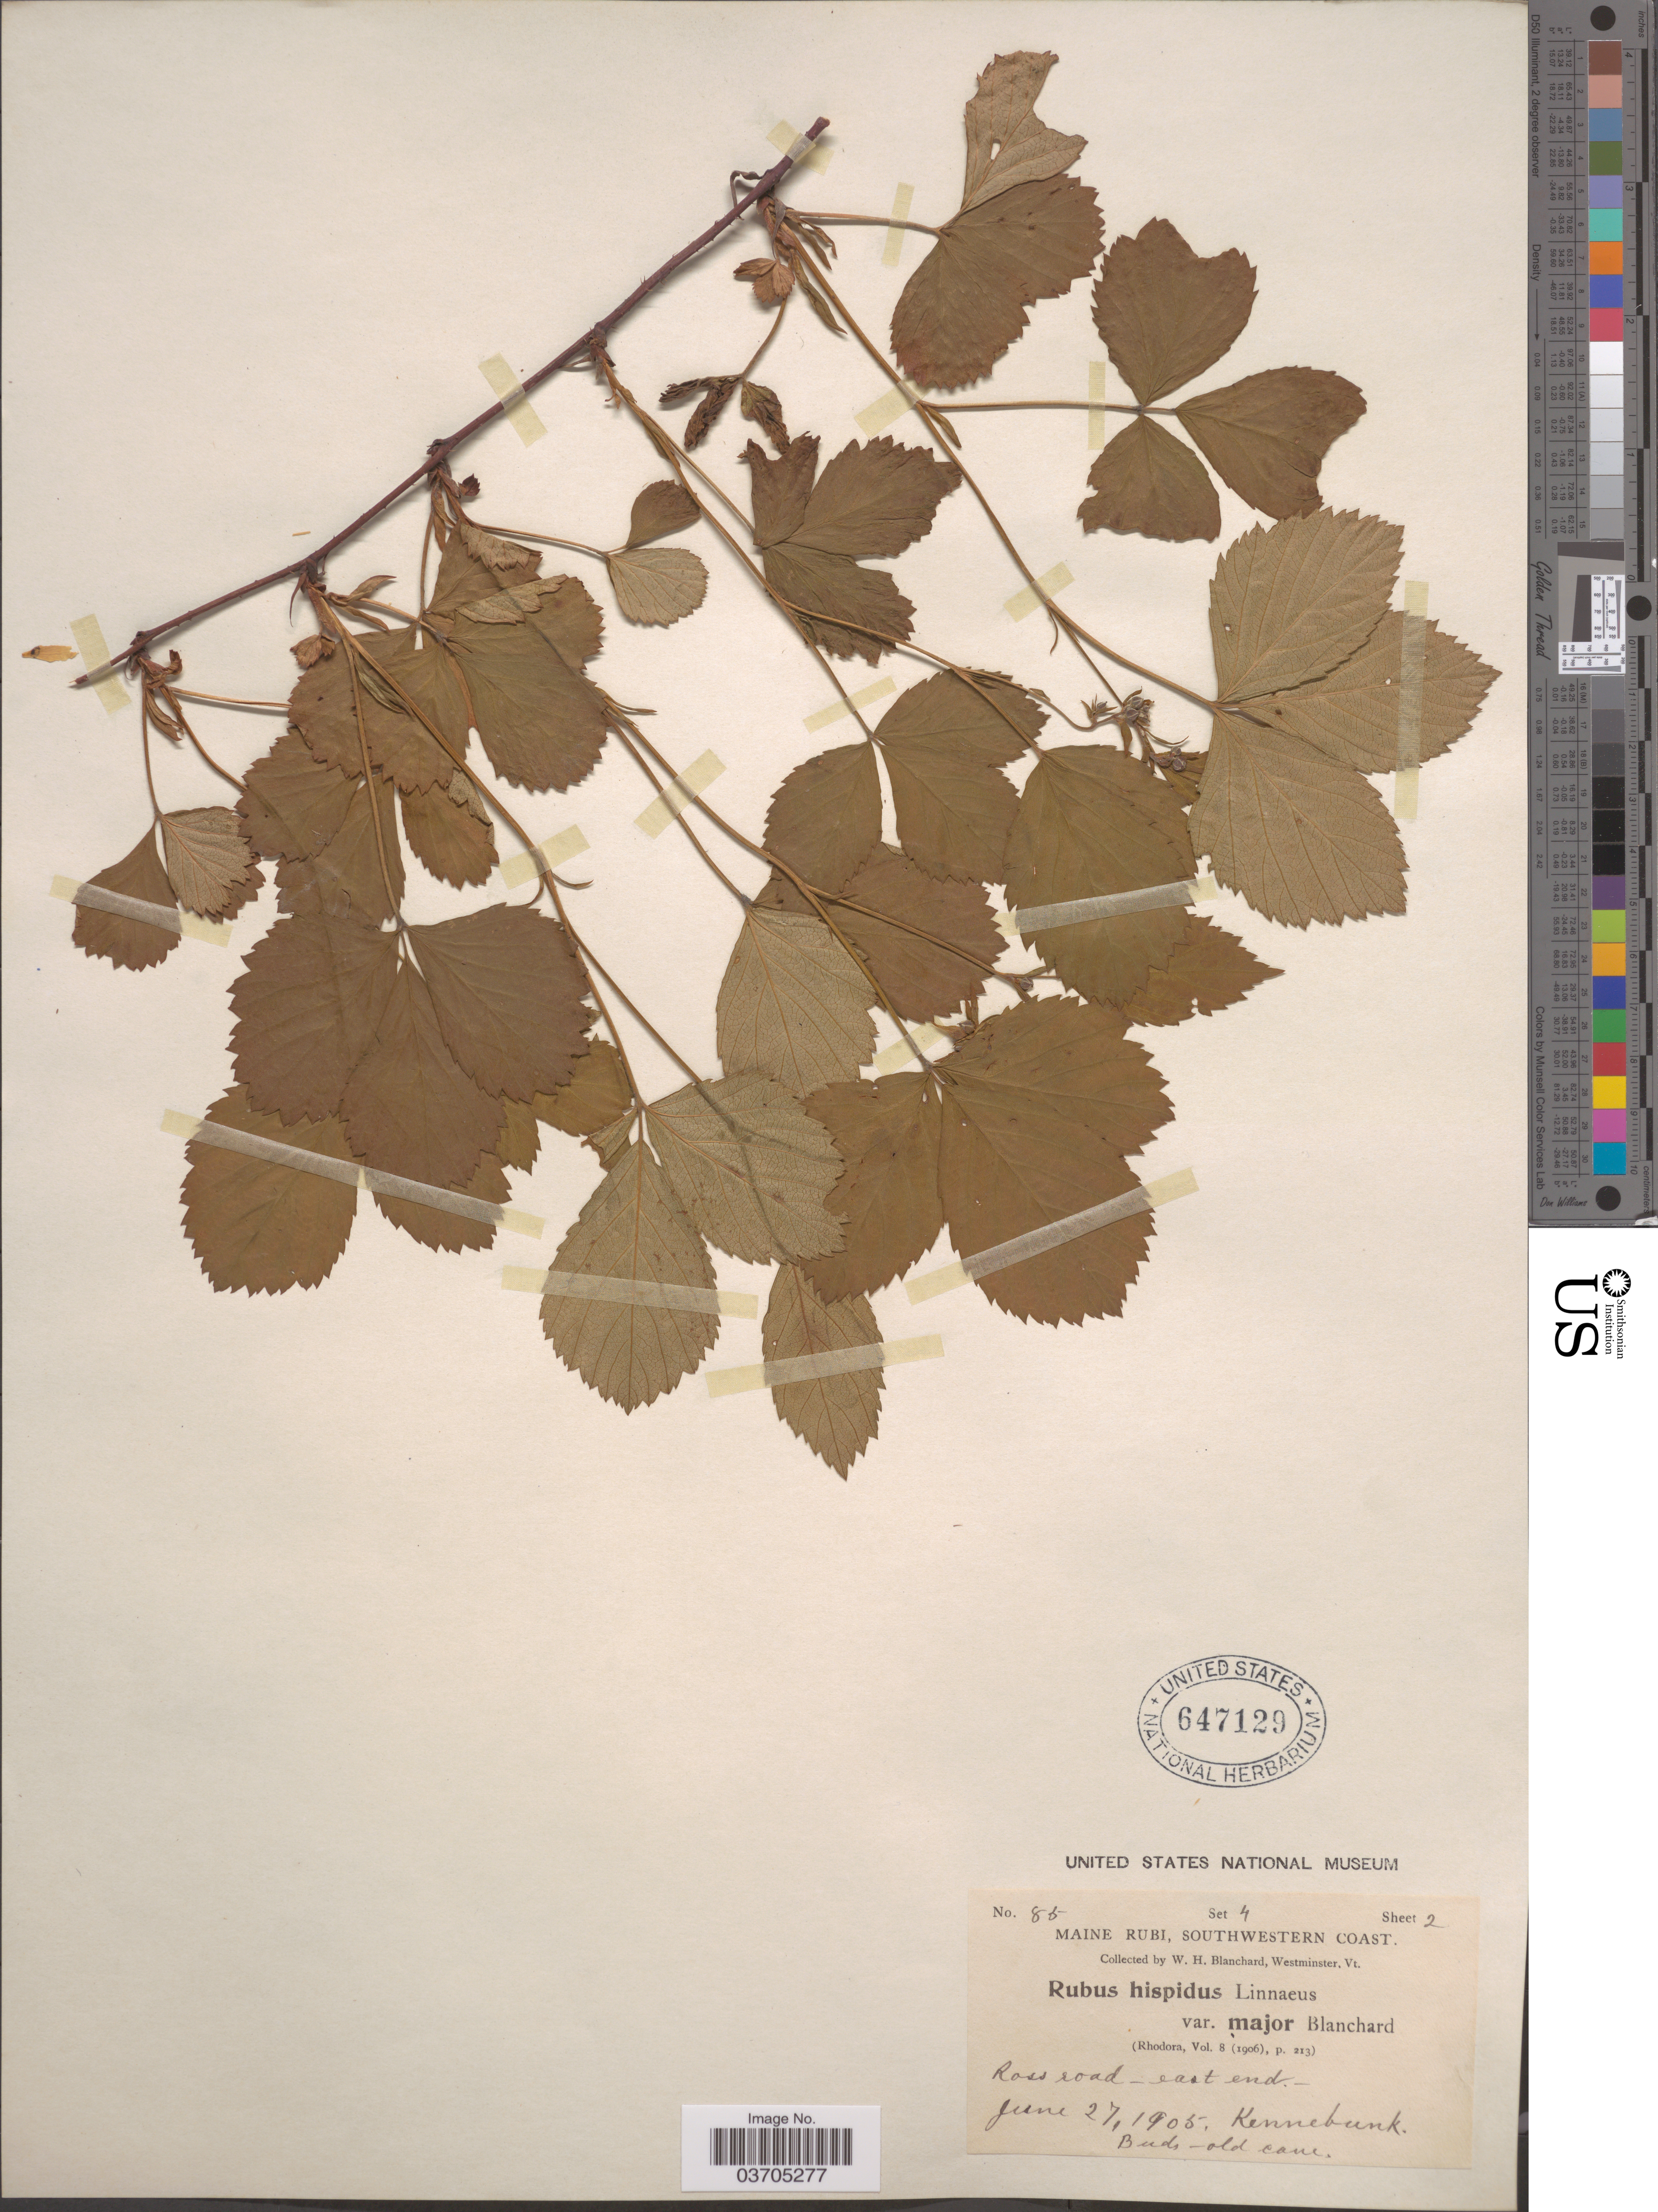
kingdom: Plantae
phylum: Tracheophyta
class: Magnoliopsida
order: Rosales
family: Rosaceae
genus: Rubus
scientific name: Rubus hispidus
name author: L.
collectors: W. H. Blanchard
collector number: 85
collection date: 1905-06-27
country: United States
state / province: Maine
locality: Main Rubi, Southwestern Coast. Ross road- east end.- Kennebunk.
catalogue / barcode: US 647129